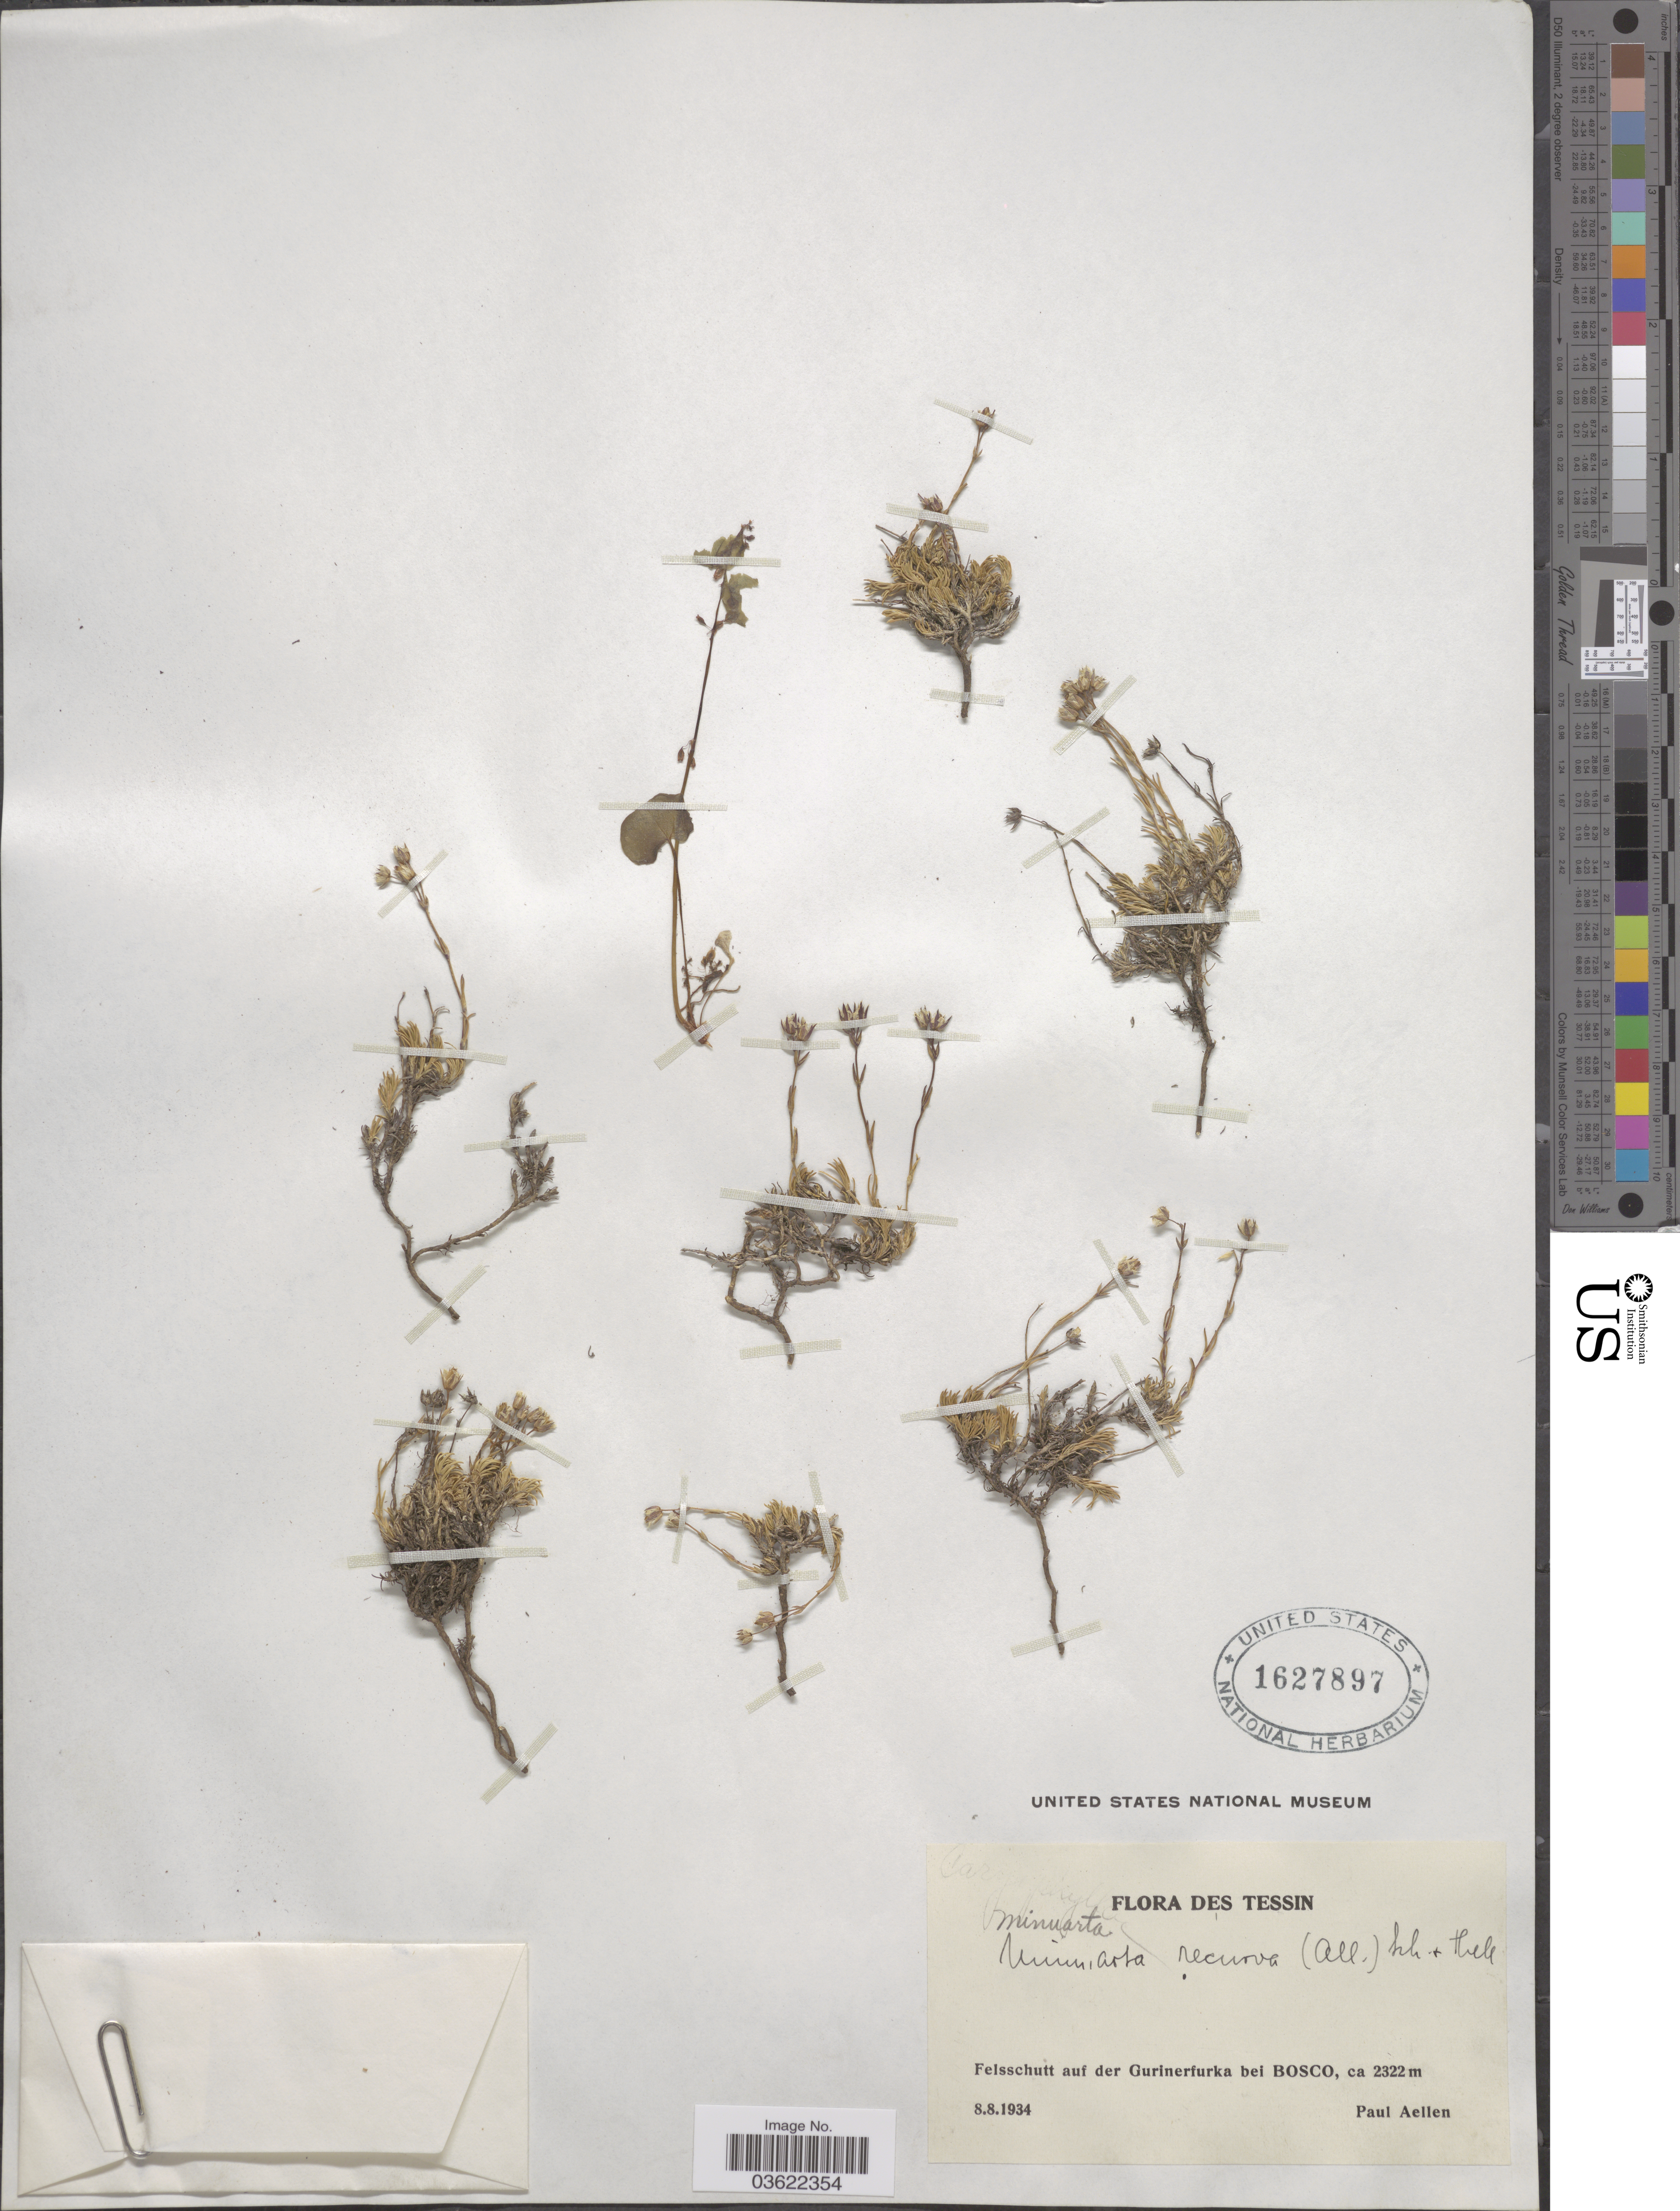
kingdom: Plantae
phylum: Tracheophyta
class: Magnoliopsida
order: Caryophyllales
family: Caryophyllaceae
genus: Arenaria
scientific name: Arenaria recurva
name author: All.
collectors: P. Aellen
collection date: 1934-08-08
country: Switzerland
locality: Tessin. Felsschutt auf der Gurinerfurka bei Bosco.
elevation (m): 2322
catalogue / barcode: US 1627897